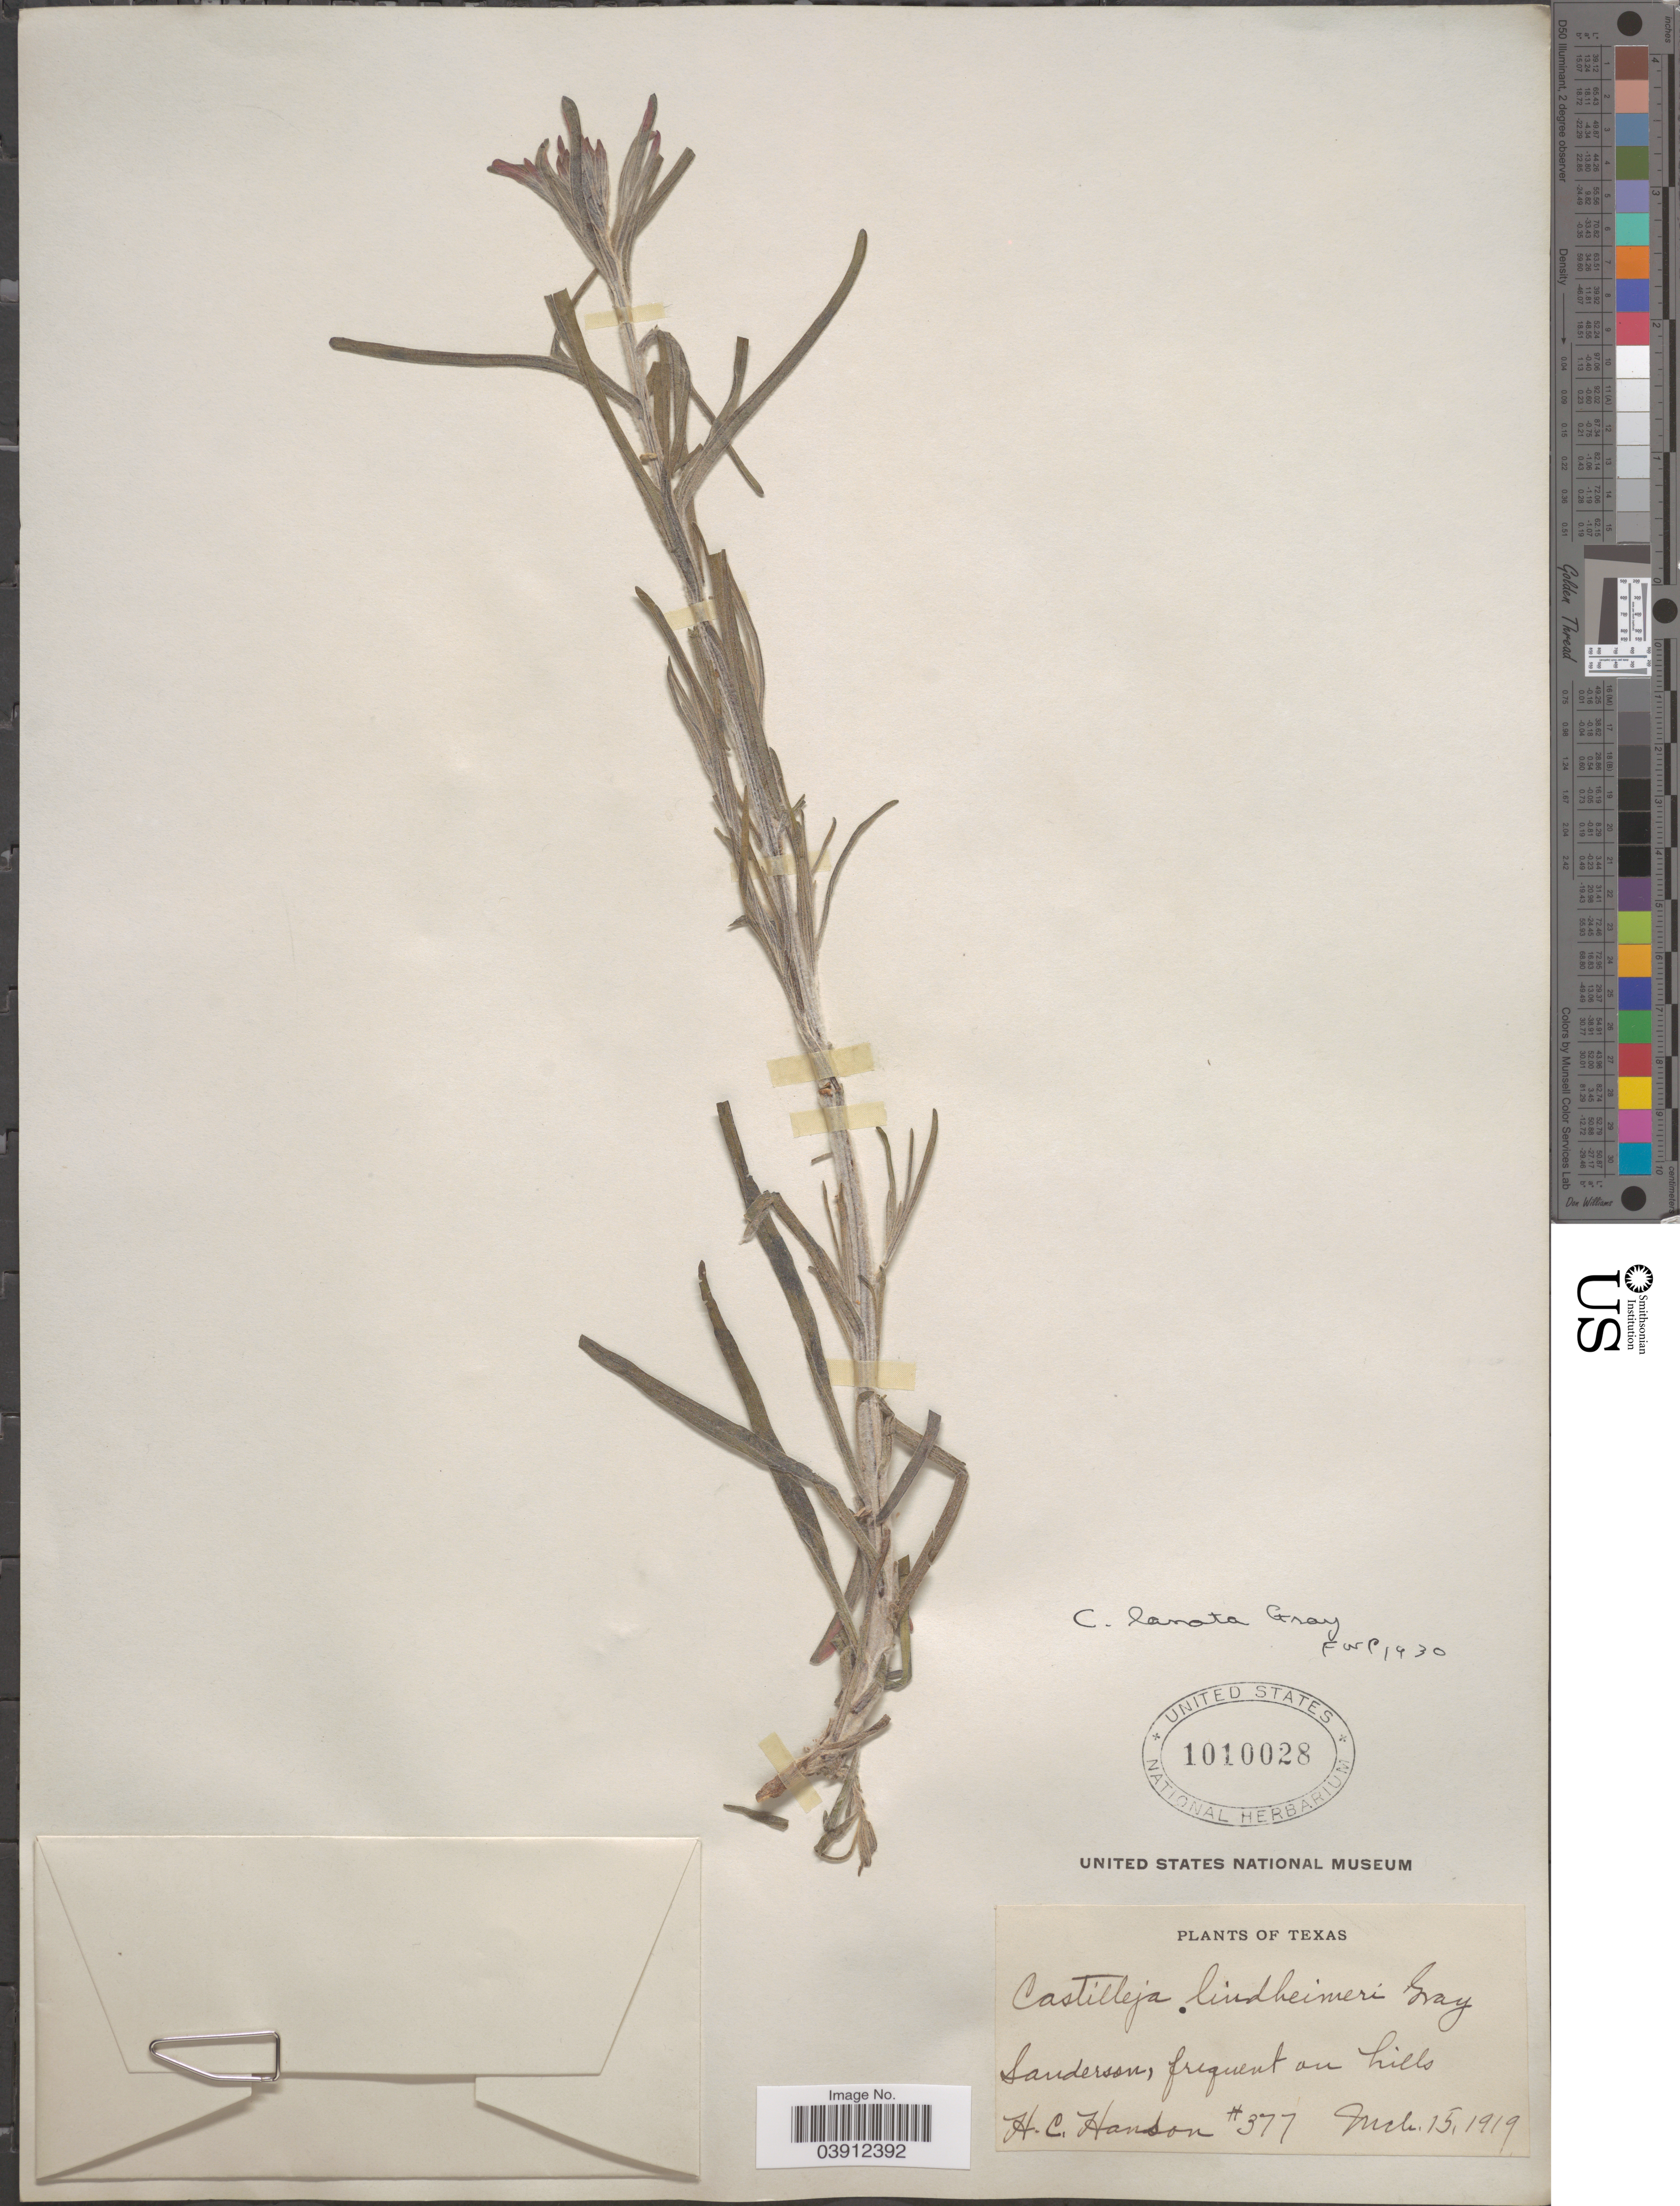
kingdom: Plantae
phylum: Tracheophyta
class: Magnoliopsida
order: Lamiales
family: Orobanchaceae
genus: Castilleja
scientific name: Castilleja lanata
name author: A. Gray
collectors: H. Hanson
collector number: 377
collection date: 1919-03-15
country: United States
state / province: Texas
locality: Sanderson, frequent on hills.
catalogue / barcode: US 1010028